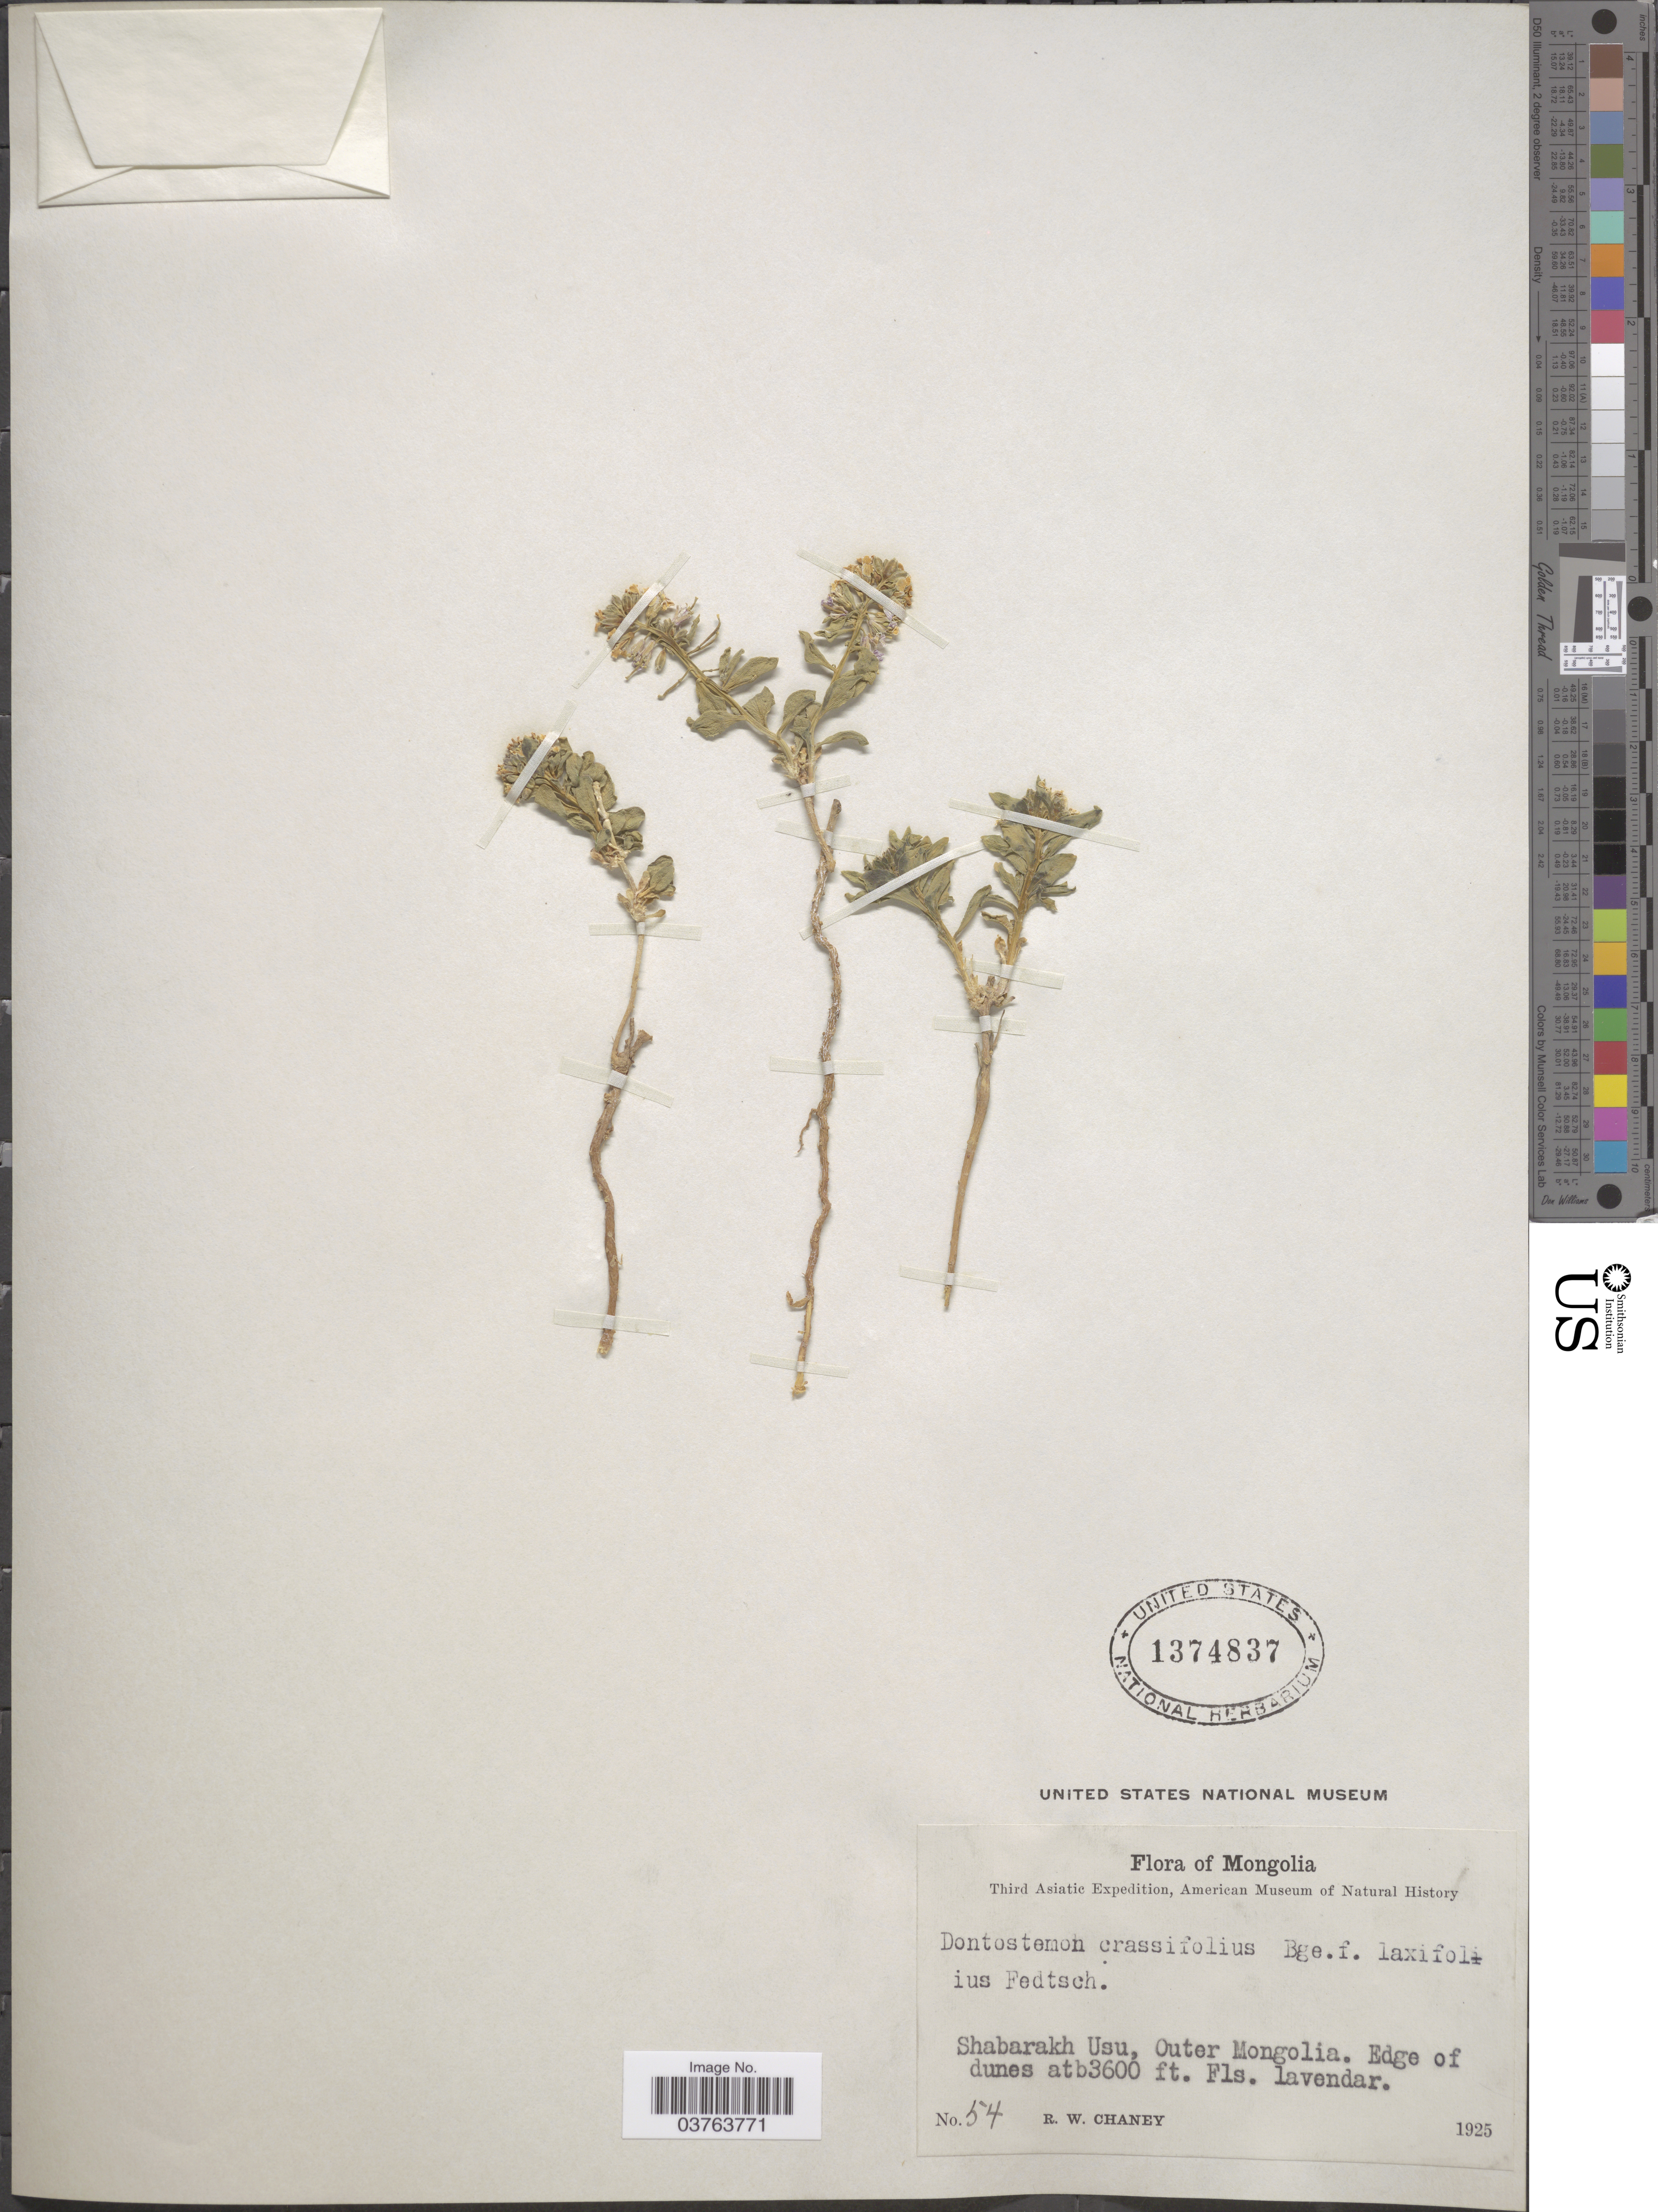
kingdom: Plantae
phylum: Tracheophyta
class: Magnoliopsida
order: Brassicales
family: Brassicaceae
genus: Dontostemon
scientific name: Dontostemon crassifolius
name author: (Bunge) Maxim.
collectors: R. Chaney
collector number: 54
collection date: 1925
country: Mongolia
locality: Shabarakh Usu, Outer Mongolia.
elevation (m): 1097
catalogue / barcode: US 1374837